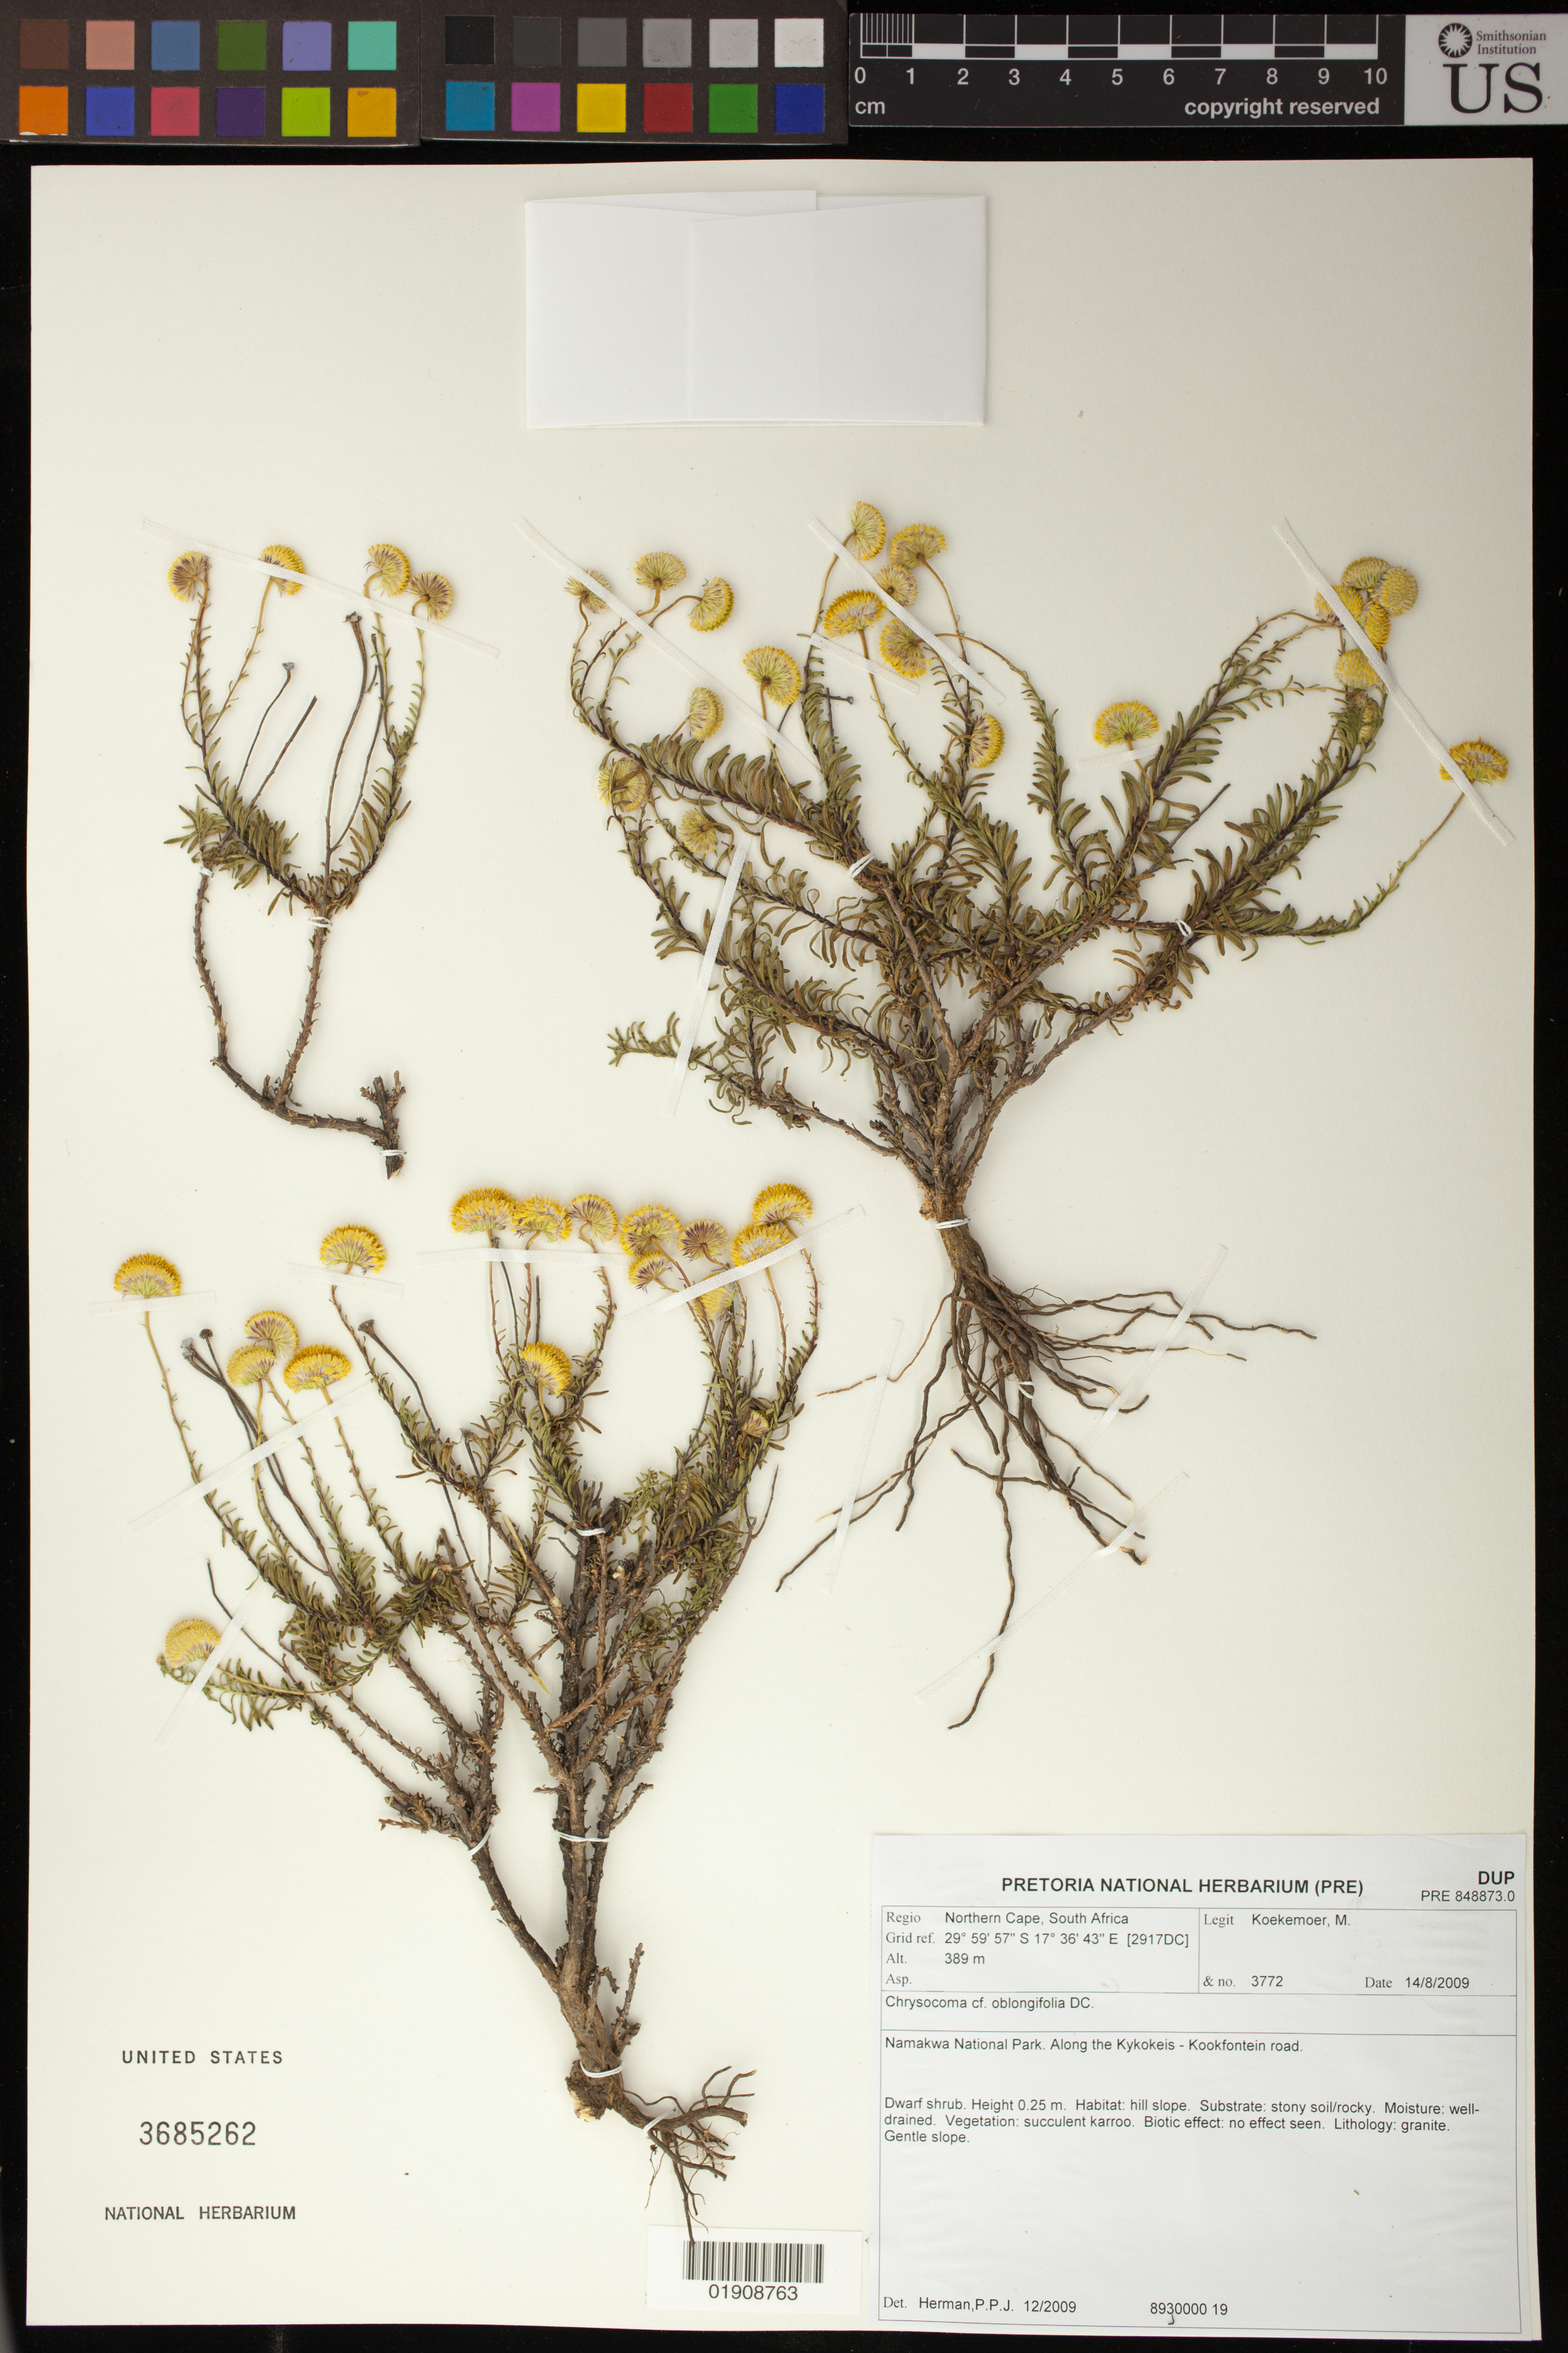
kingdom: Plantae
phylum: Tracheophyta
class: Magnoliopsida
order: Asterales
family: Asteraceae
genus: Chrysocoma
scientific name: Chrysocoma oblongifolia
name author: DC.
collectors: M. Koekemoer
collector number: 3772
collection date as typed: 14 August 2008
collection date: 2008-08-14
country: South Africa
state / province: Northern Cape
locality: Namakwa National Park. Along the Kykokeis - Kookfontein road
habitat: Succulent karroo; hill slope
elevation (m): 389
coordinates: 30 22 42 S, 18 07 48 E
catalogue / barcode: US 3685262